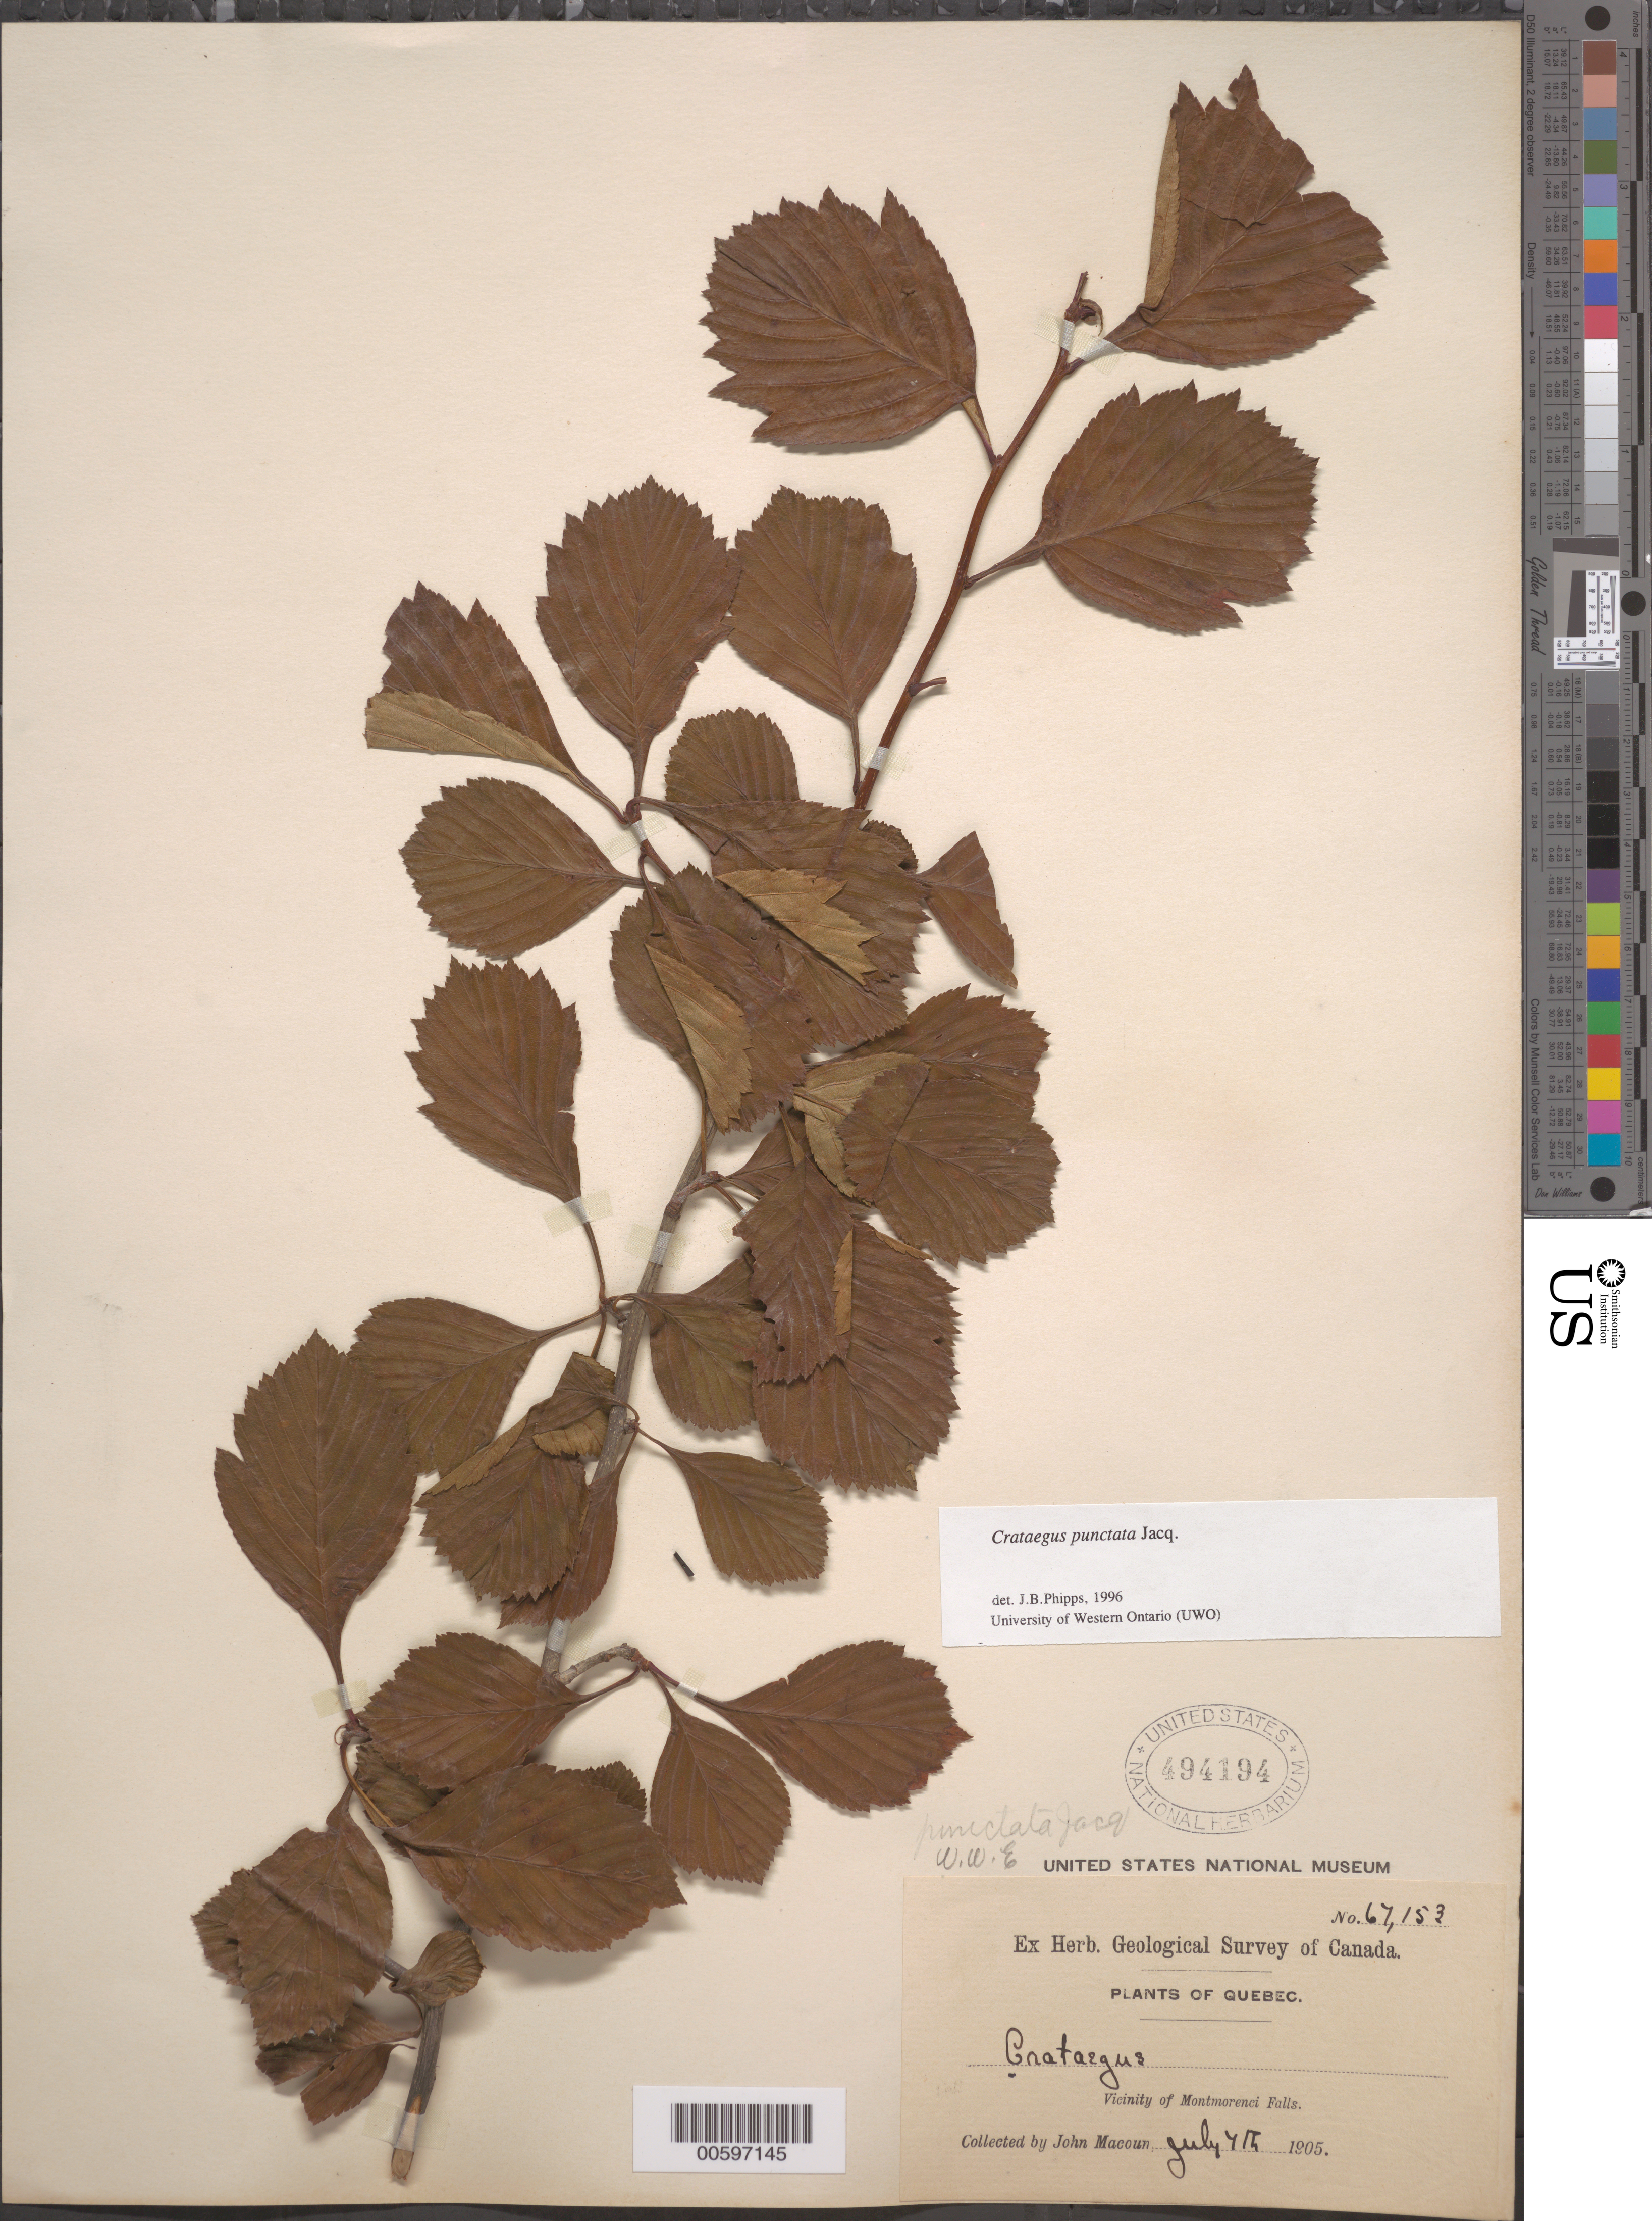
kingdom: Plantae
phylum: Tracheophyta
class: Magnoliopsida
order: Rosales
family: Rosaceae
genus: Crataegus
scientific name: Crataegus punctata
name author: Jacq.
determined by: Eggleston, W. W.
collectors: J. Macoun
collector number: Geol. Surv. Canada 67153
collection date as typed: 07 Jul 1905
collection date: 1905-07-07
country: Canada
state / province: Quebec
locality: Vicinity of Montmorenci Falls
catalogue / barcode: US 494194